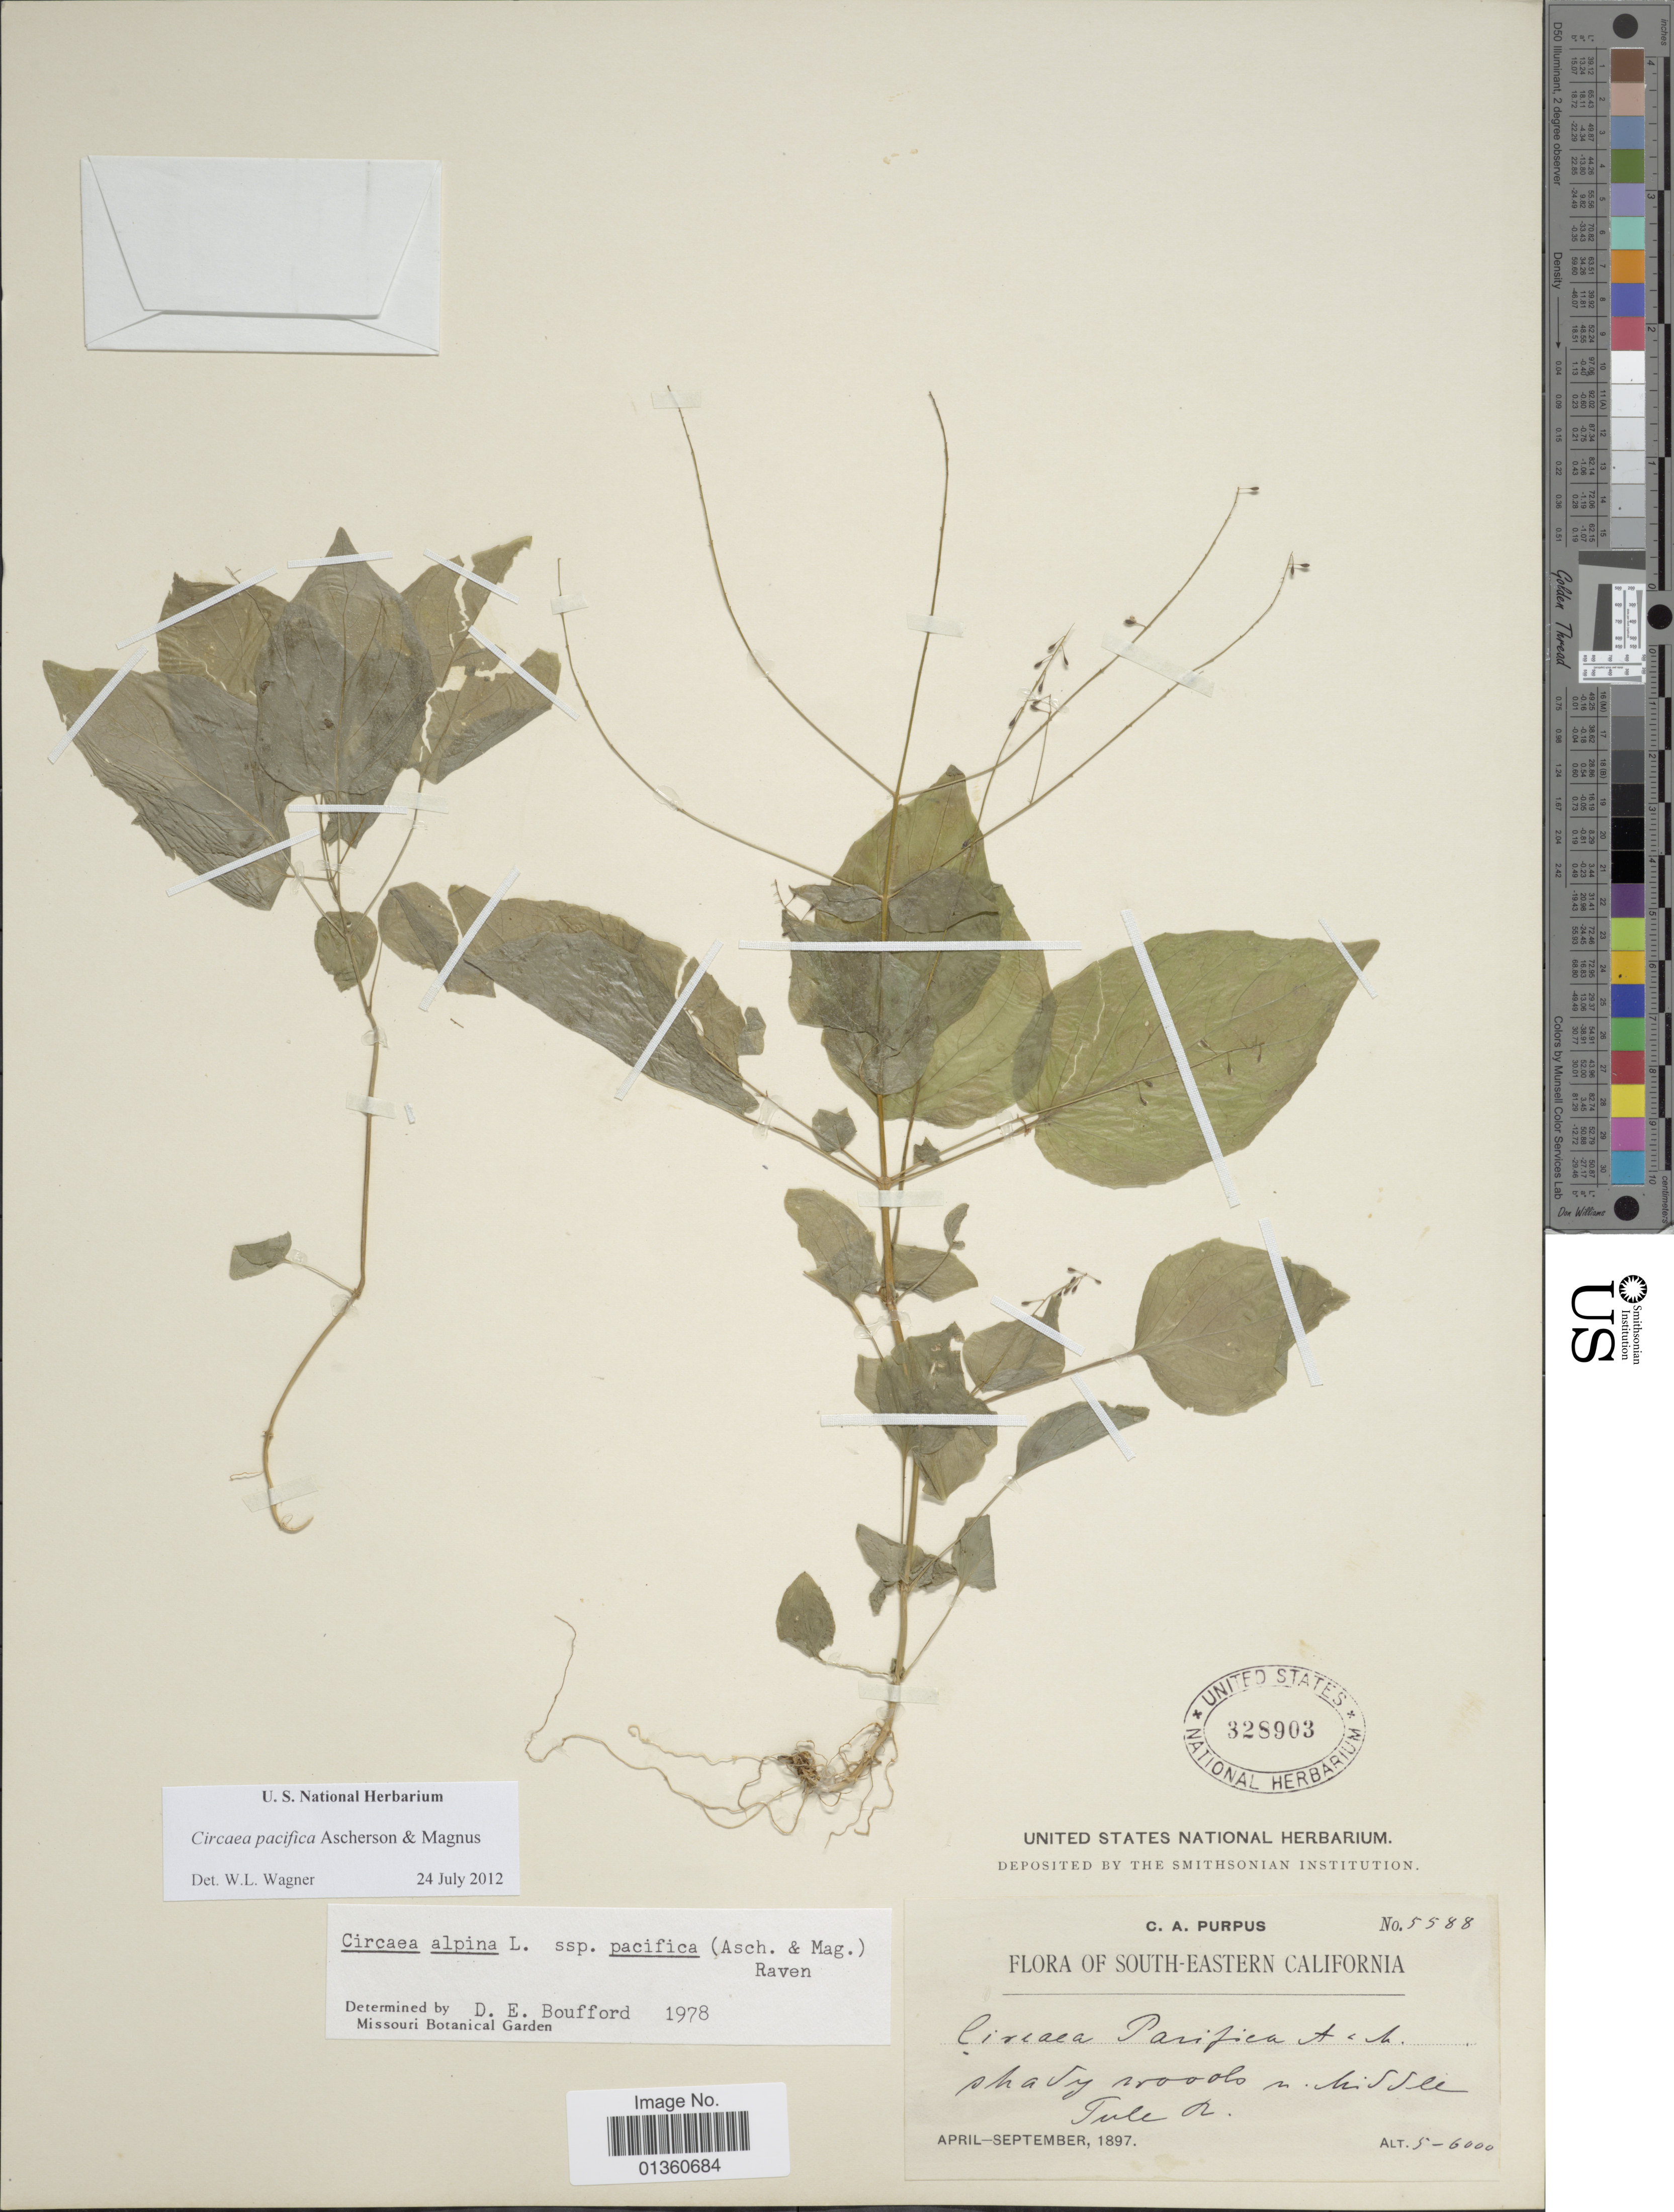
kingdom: Plantae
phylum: Tracheophyta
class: Magnoliopsida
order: Myrtales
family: Onagraceae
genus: Circaea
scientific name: Circaea pacifica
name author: Asch. & Magnus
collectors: C. A. Purpus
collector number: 5588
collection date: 1897-04/1897-09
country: United States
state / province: California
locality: South-Eastern California. Shavy woods in Middle Tule R.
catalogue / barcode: US 328903